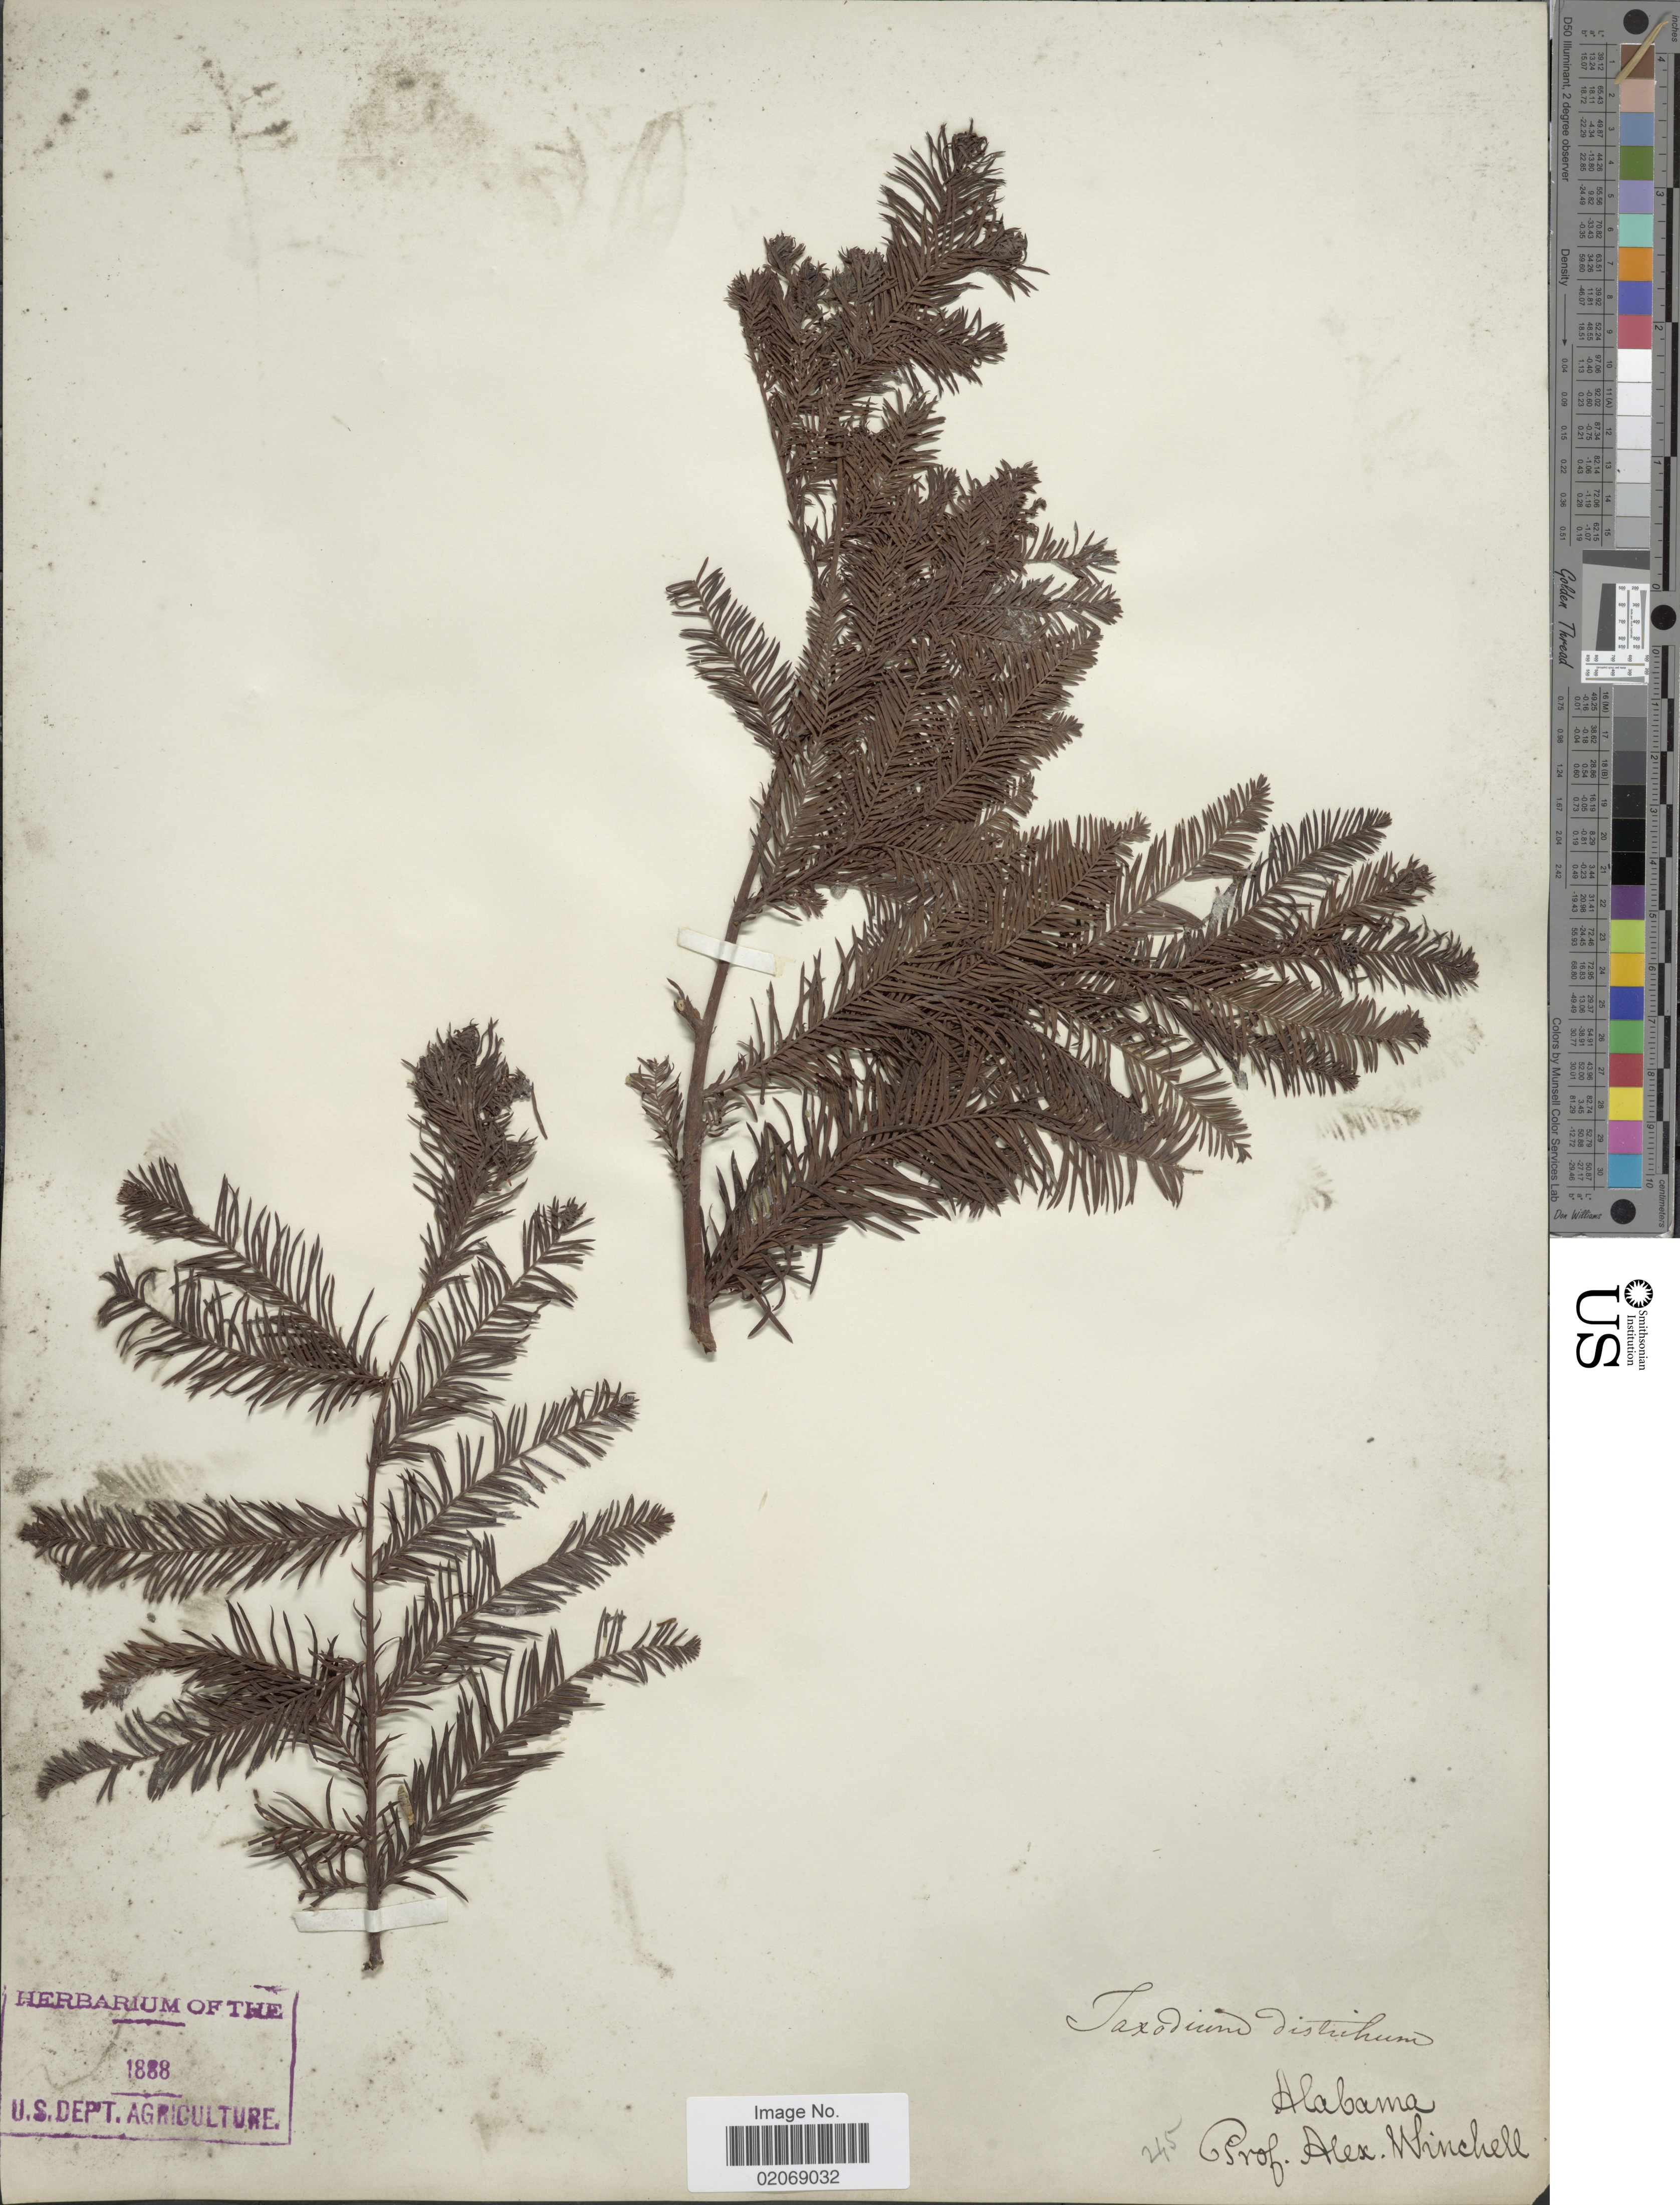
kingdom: Plantae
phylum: Tracheophyta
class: Pinopsida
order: Pinales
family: Cupressaceae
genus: Taxodium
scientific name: Taxodium distichum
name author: (L.) Rich.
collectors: A. Winchell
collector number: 245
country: United States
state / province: Alabama